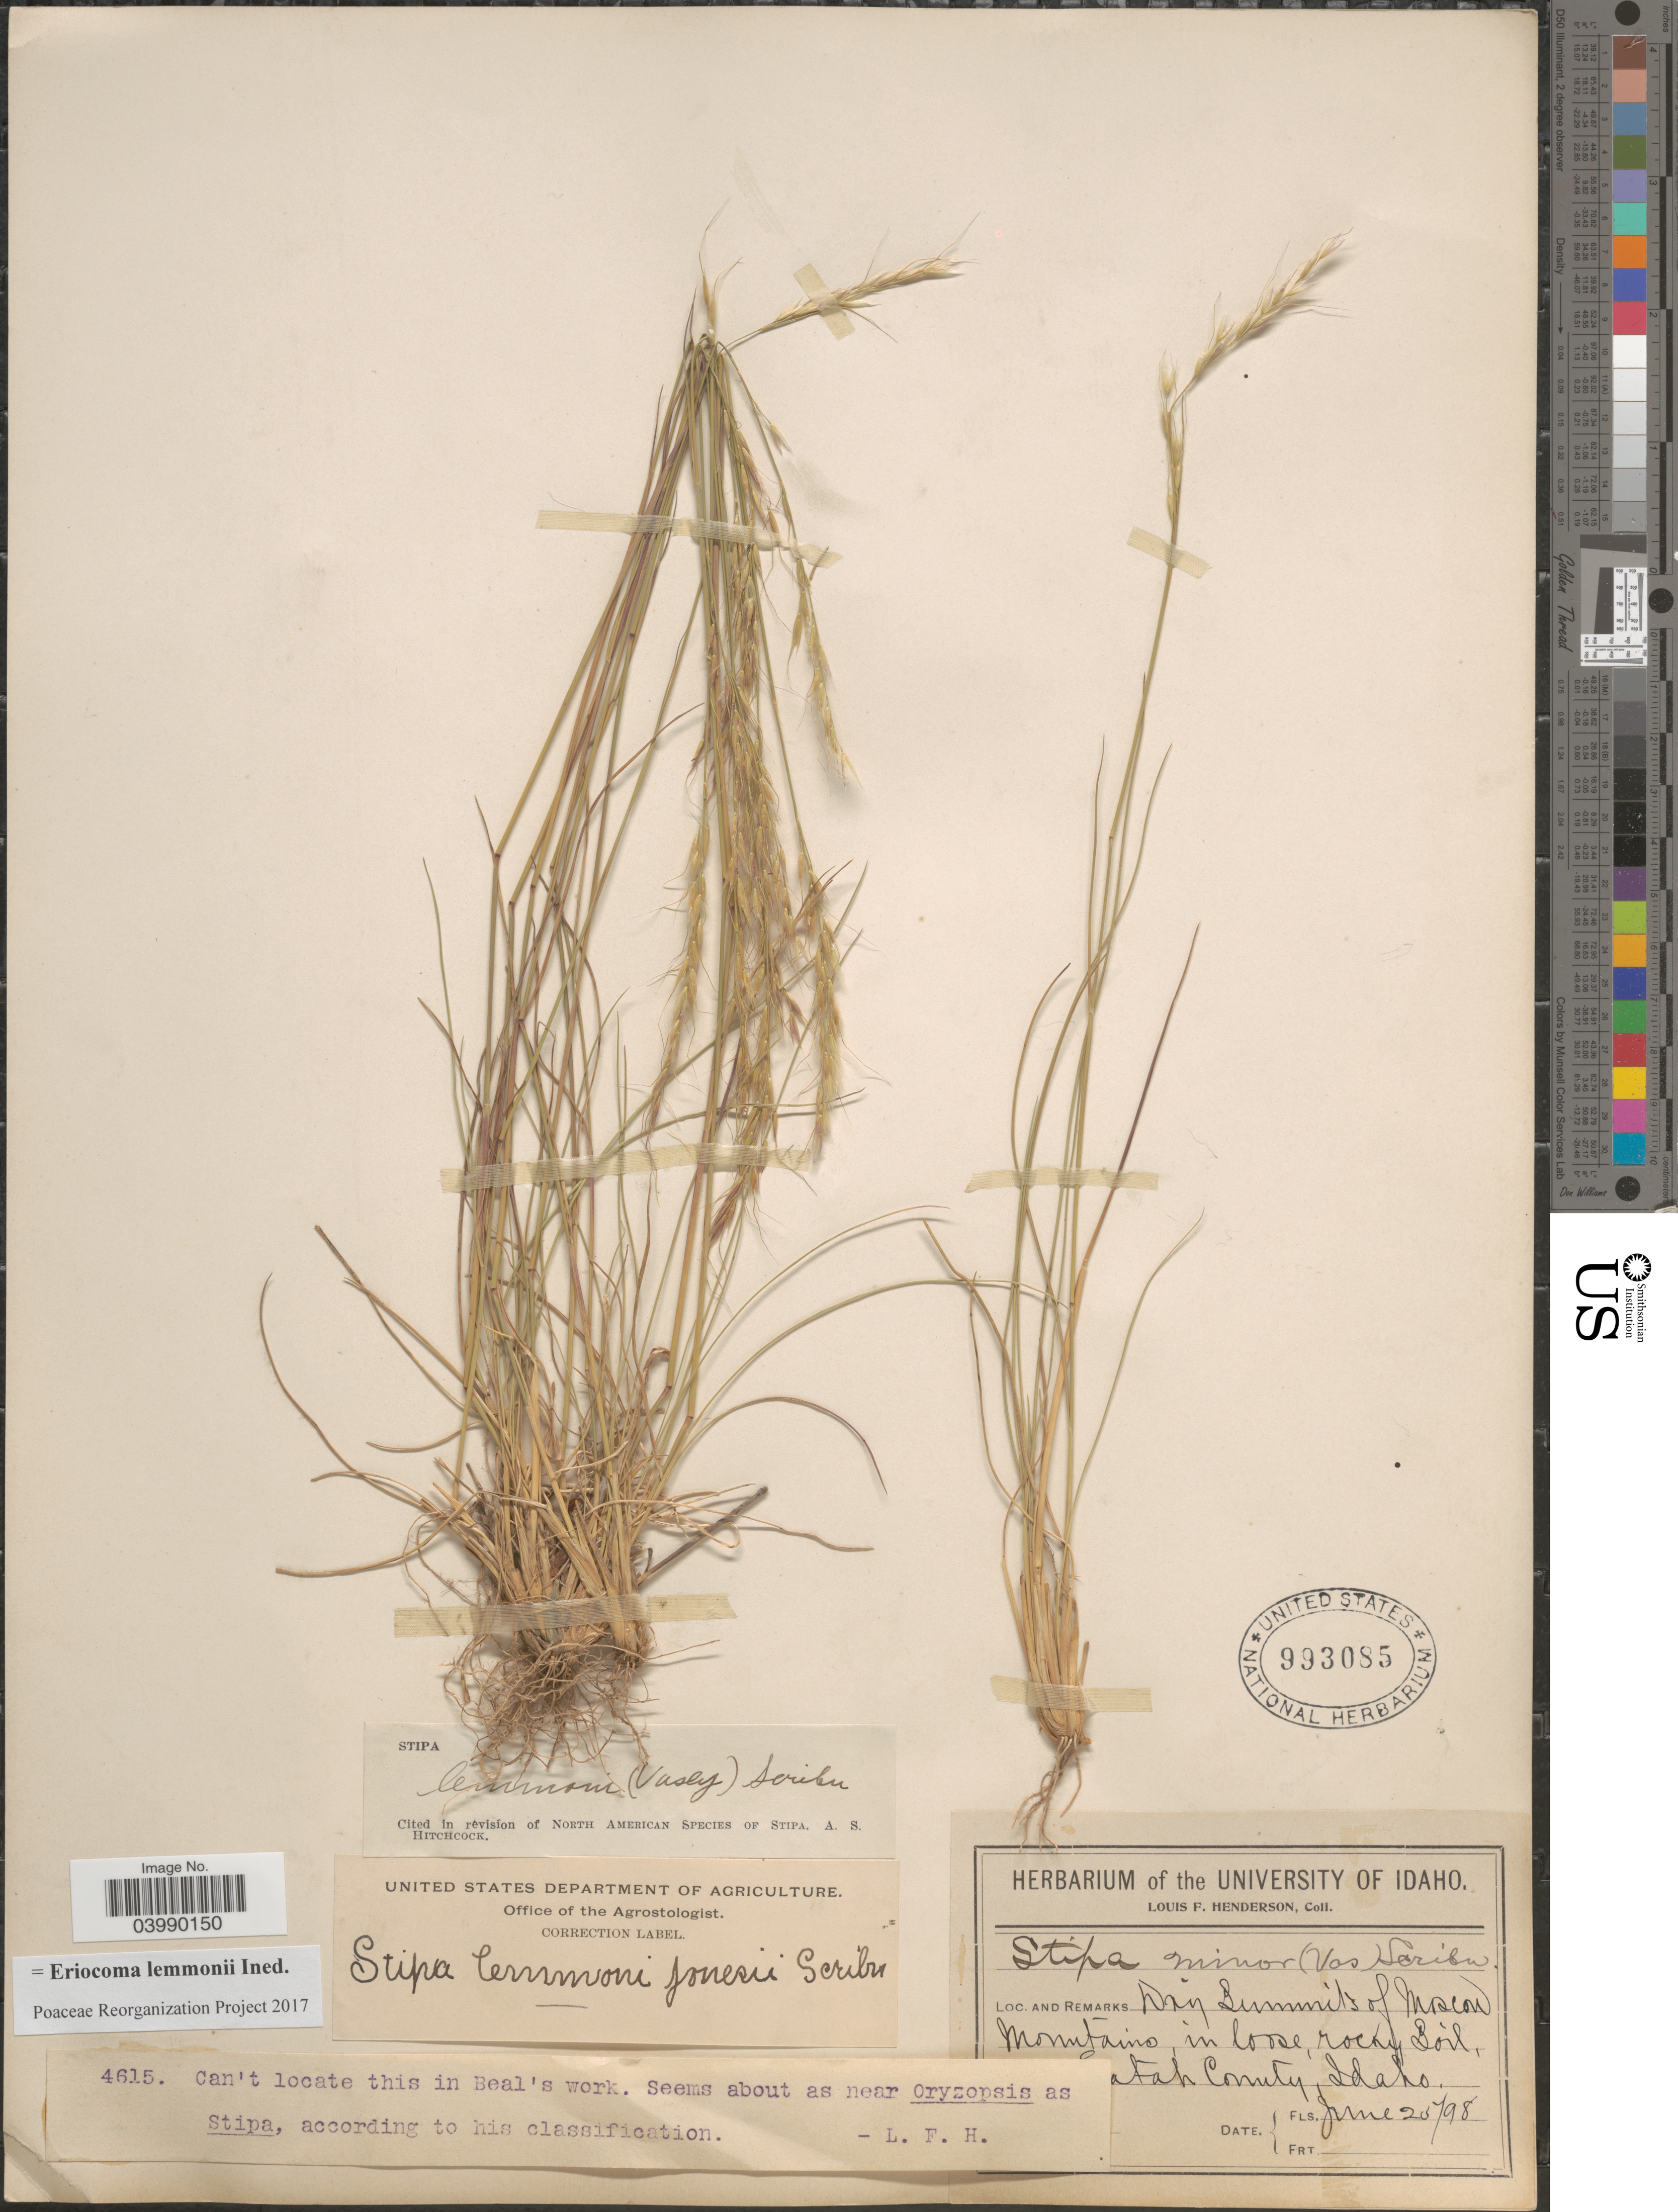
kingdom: Plantae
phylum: Tracheophyta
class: Liliopsida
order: Poales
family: Poaceae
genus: Eriocoma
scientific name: Eriocoma lemmonii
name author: (Vasey) Romasch.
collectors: L. Henderson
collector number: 4615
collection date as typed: Transcribed d/m/y: 25/6/98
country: United States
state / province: Idaho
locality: Dry summits of Moscow Mountains. [illegible text]atah County.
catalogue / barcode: US 993085